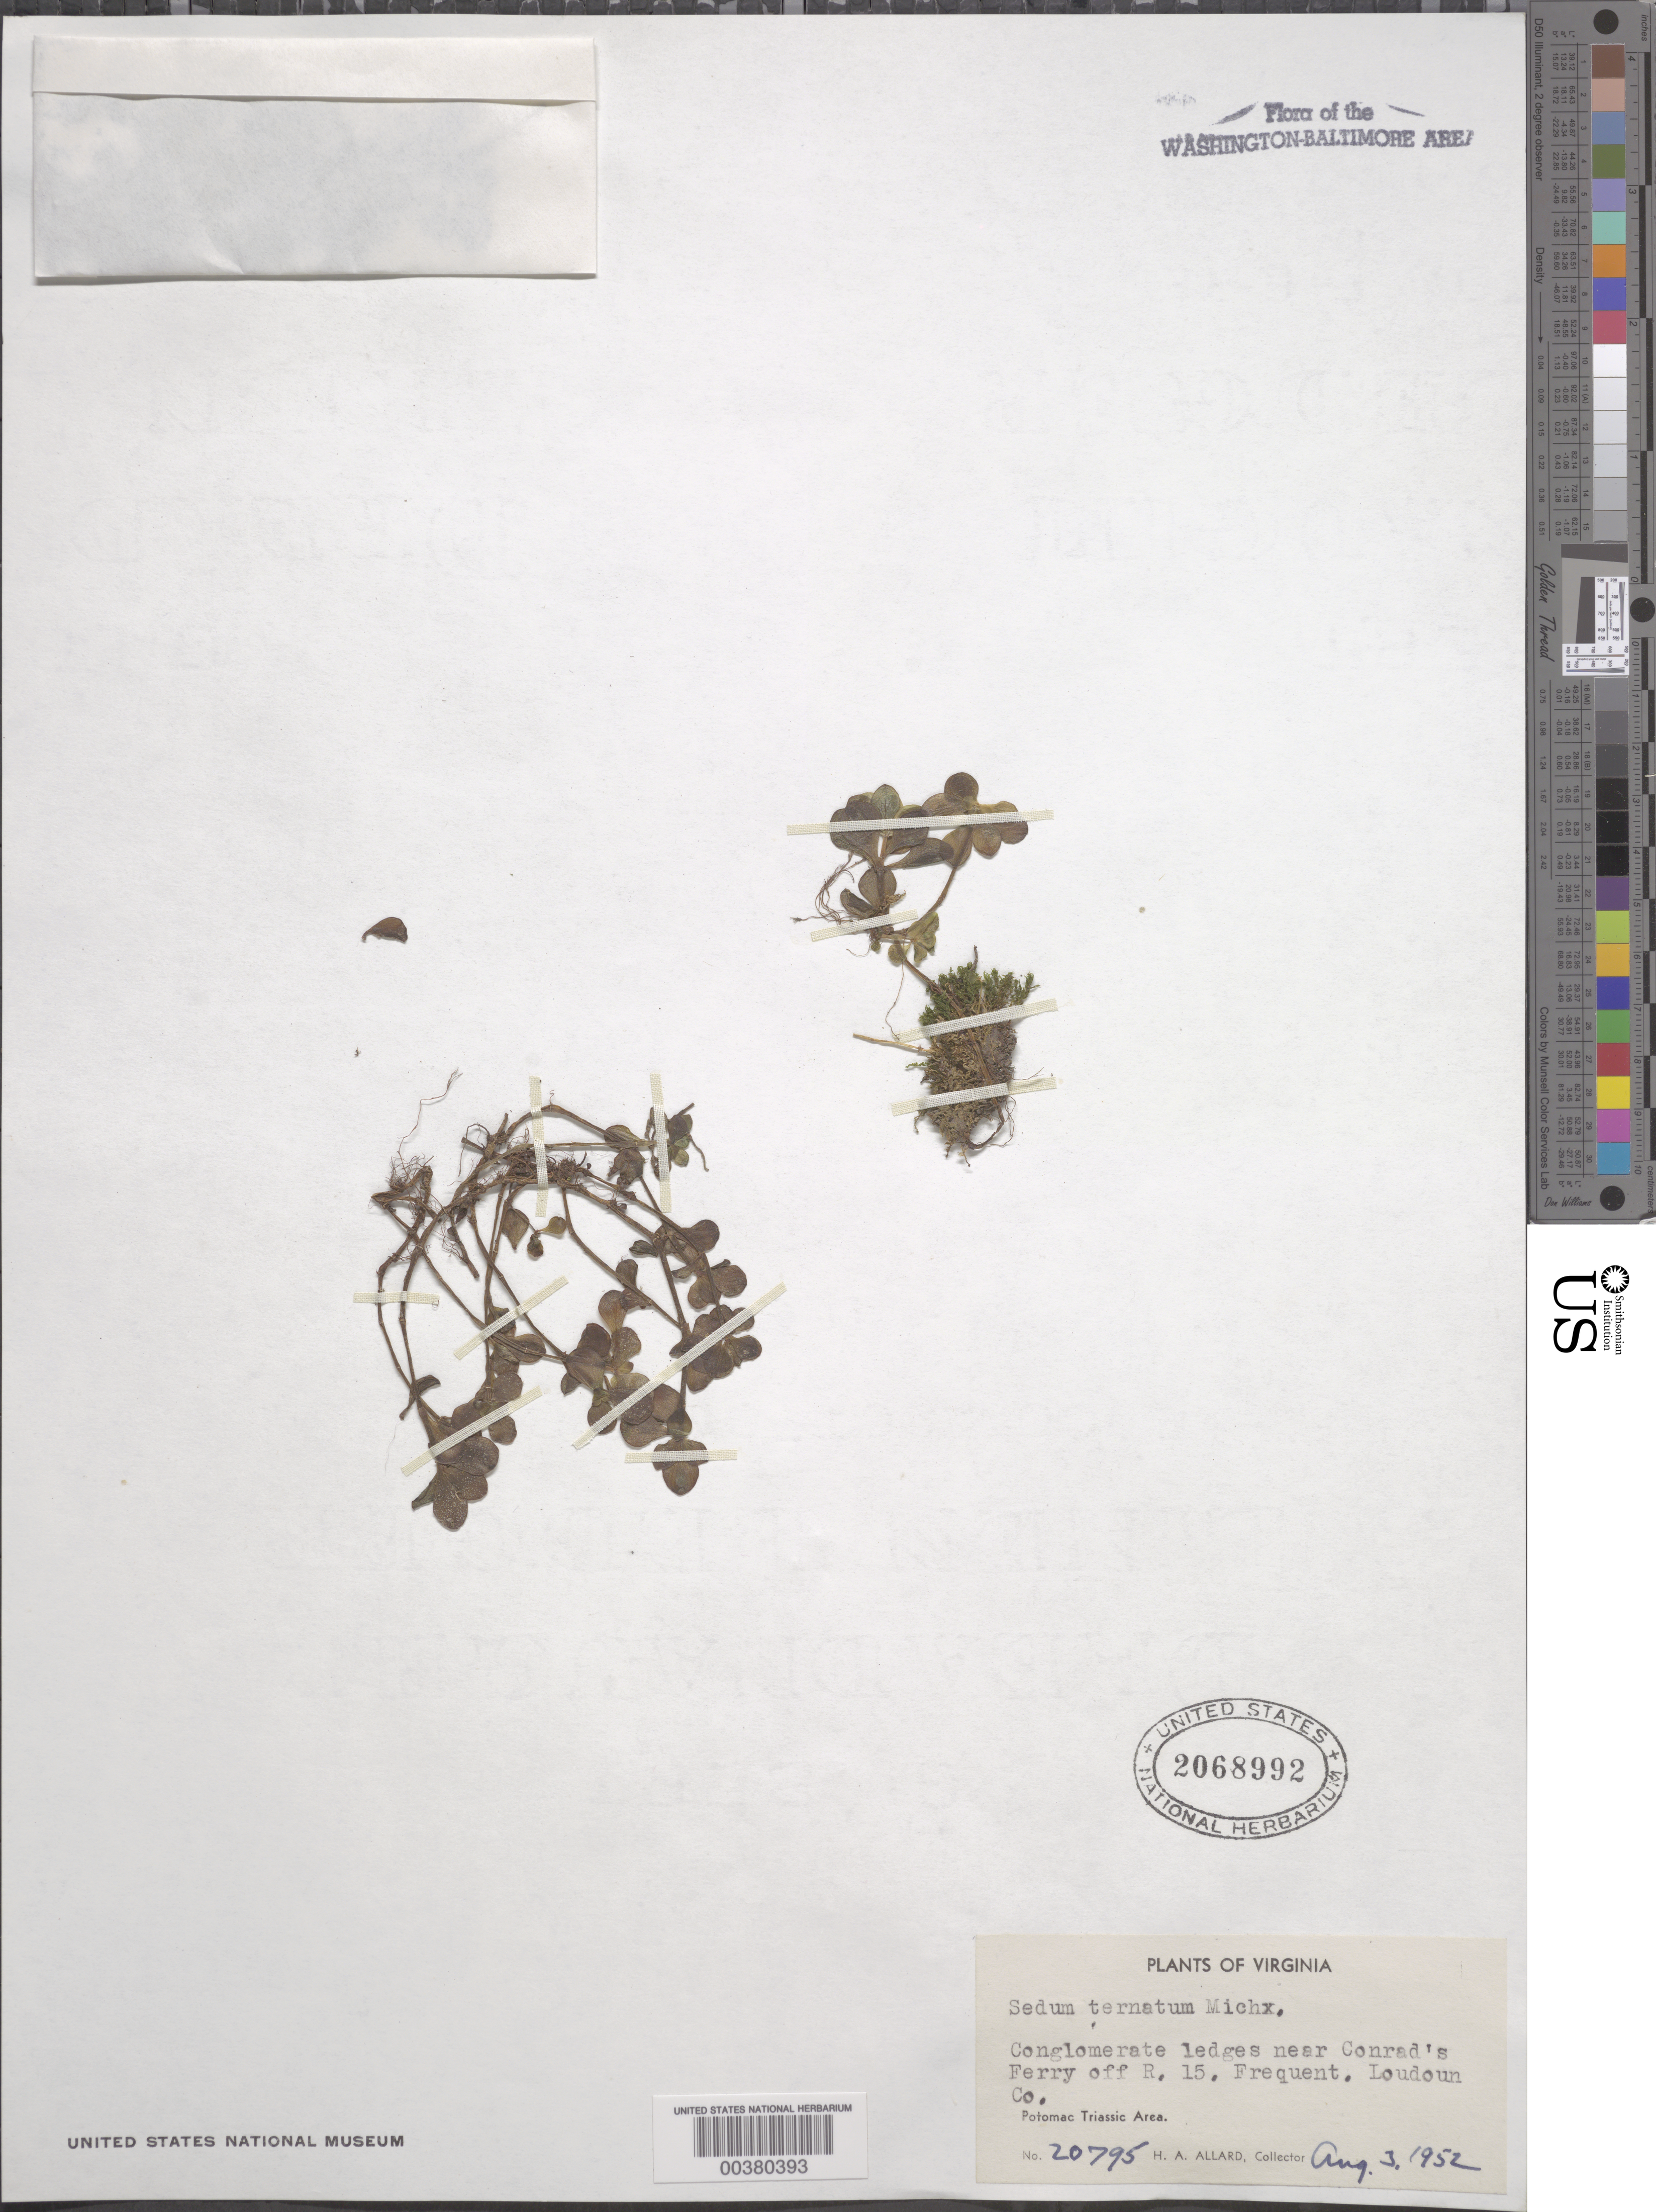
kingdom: Plantae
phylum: Tracheophyta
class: Magnoliopsida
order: Saxifragales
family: Crassulaceae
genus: Sedum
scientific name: Sedum ternatum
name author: Michx.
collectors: H. A. Allard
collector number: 20795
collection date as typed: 03 Aug 1952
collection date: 1952-08-03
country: United States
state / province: Virginia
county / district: Loudoun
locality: Conrads Ferry, off Route 15 C. & O. Canal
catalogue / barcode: US 2068992